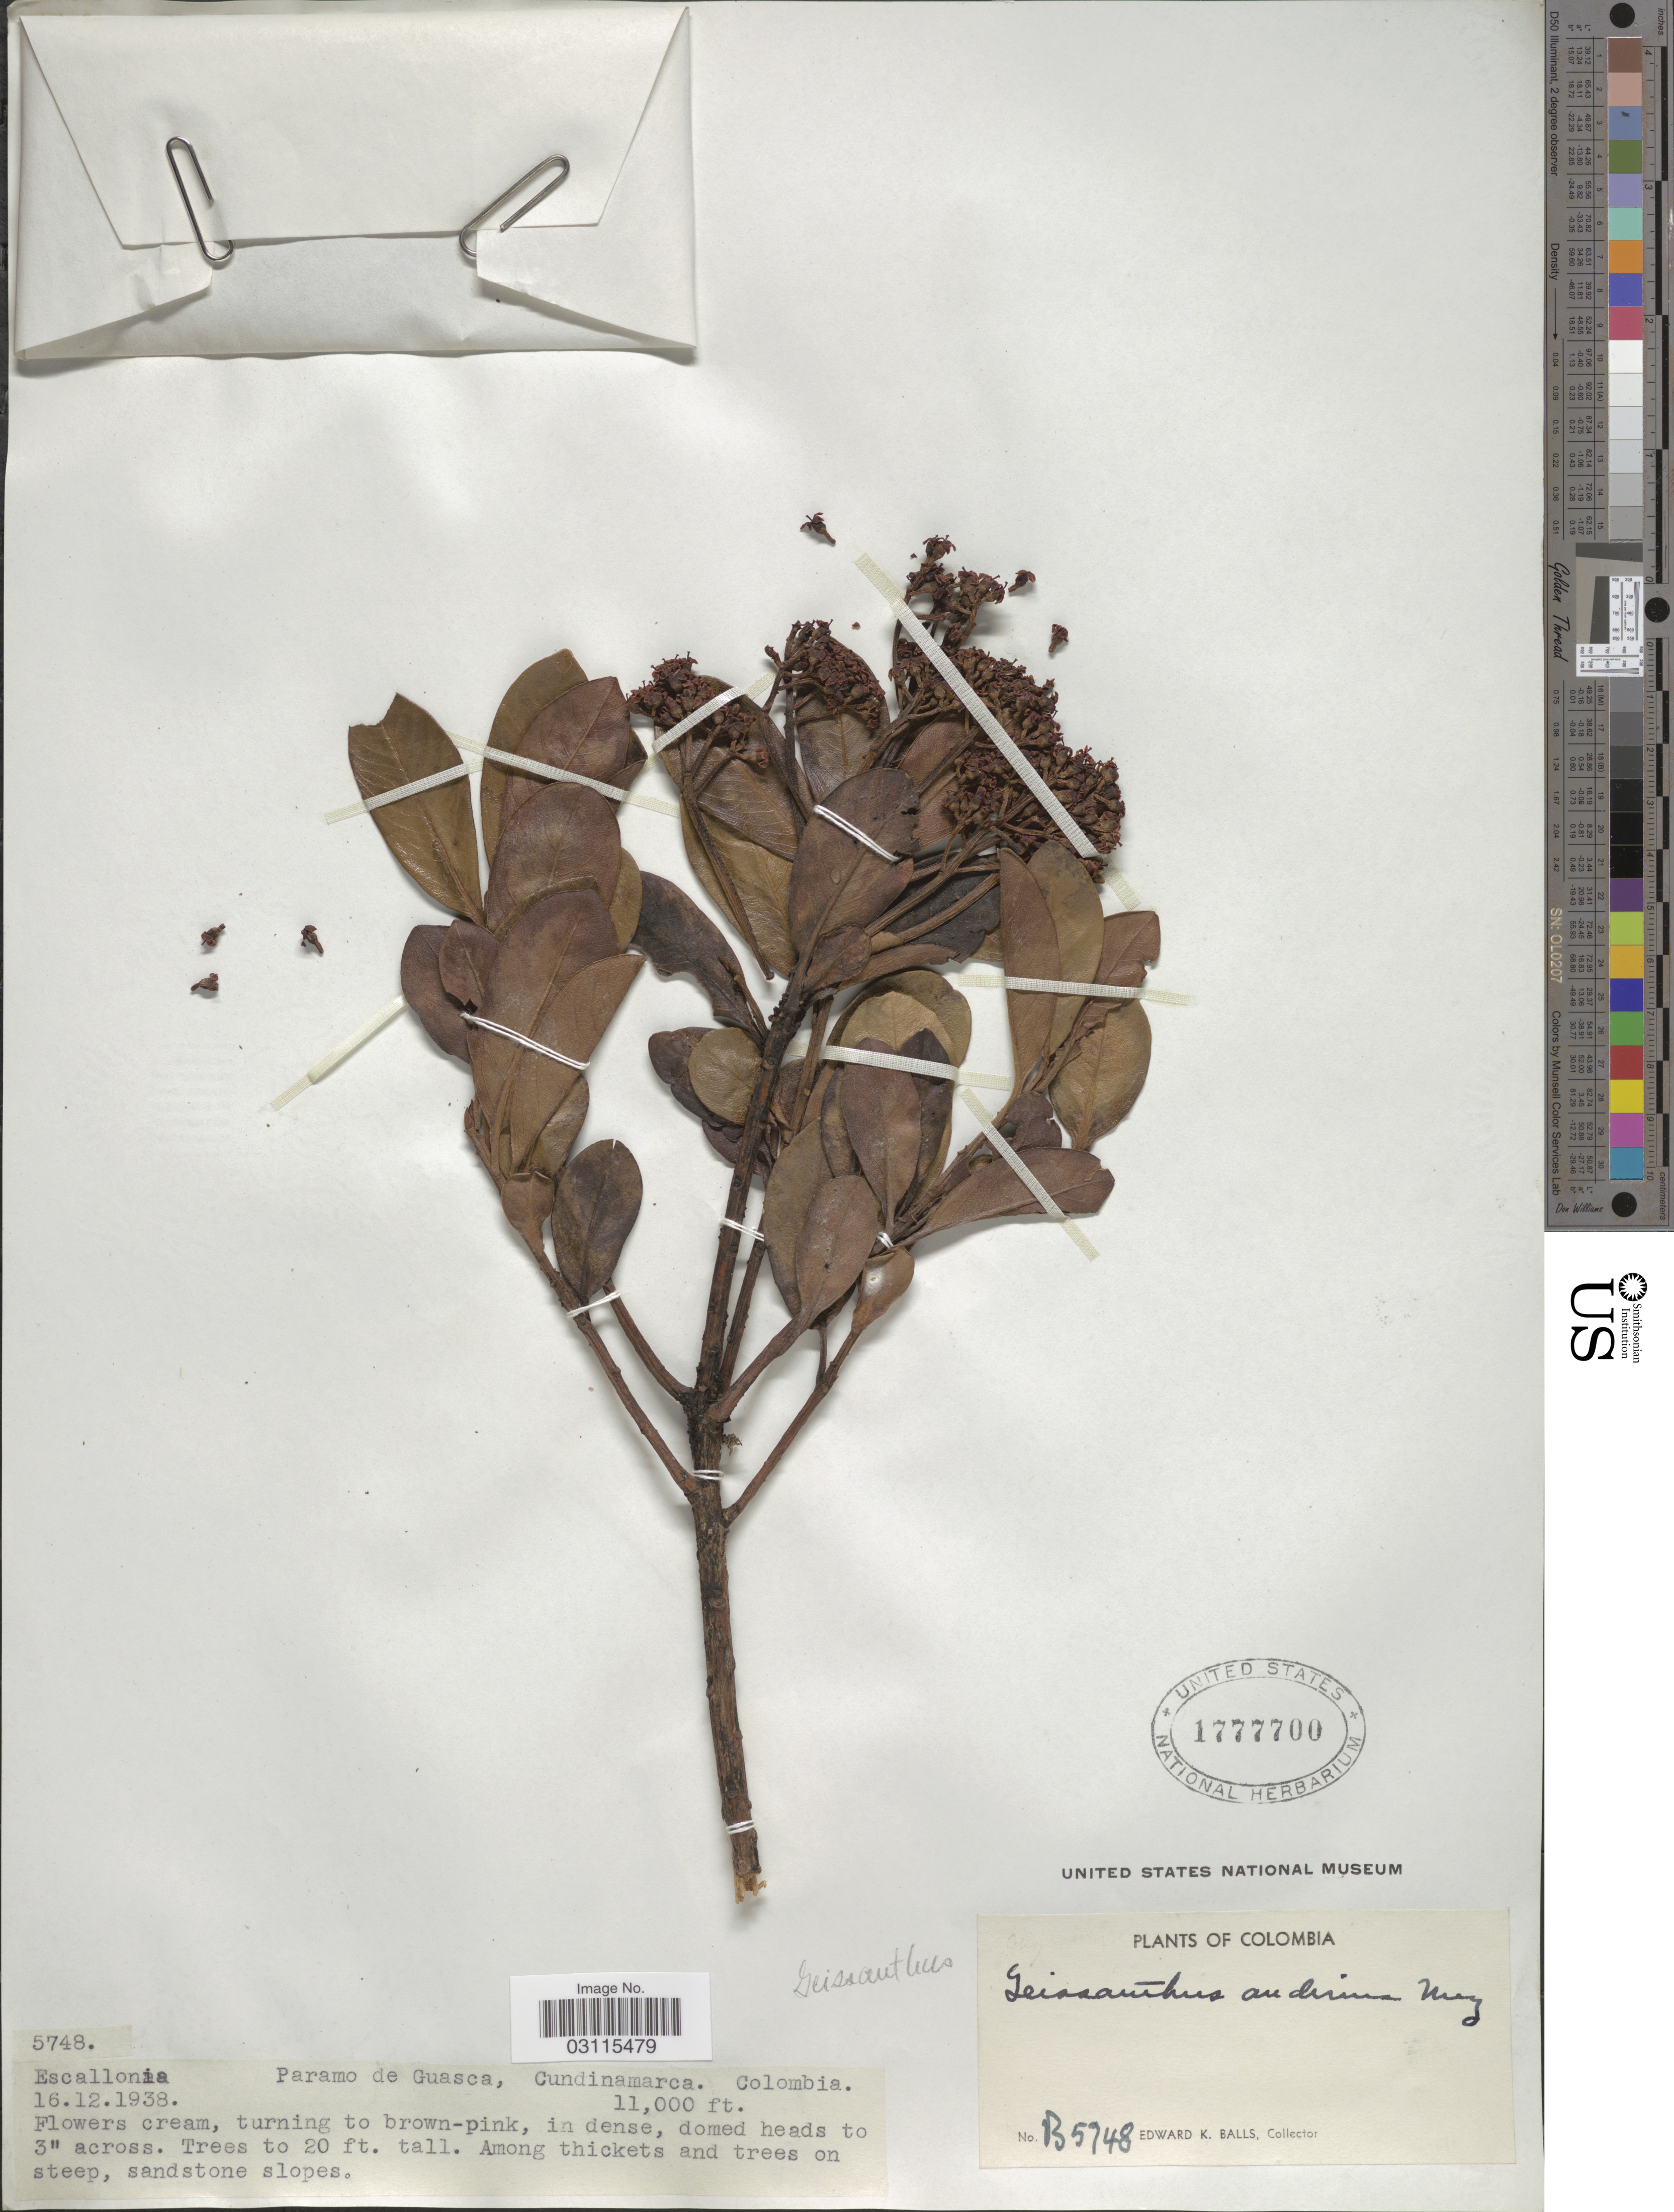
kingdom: Plantae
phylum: Tracheophyta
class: Magnoliopsida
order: Ericales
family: Primulaceae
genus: Geissanthus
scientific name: Geissanthus andinus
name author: Mez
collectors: E. K. Balls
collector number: B5748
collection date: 1938-12-16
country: Colombia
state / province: Cundinamarca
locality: Paramo de Guasca.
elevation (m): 3353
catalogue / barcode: US 1777700